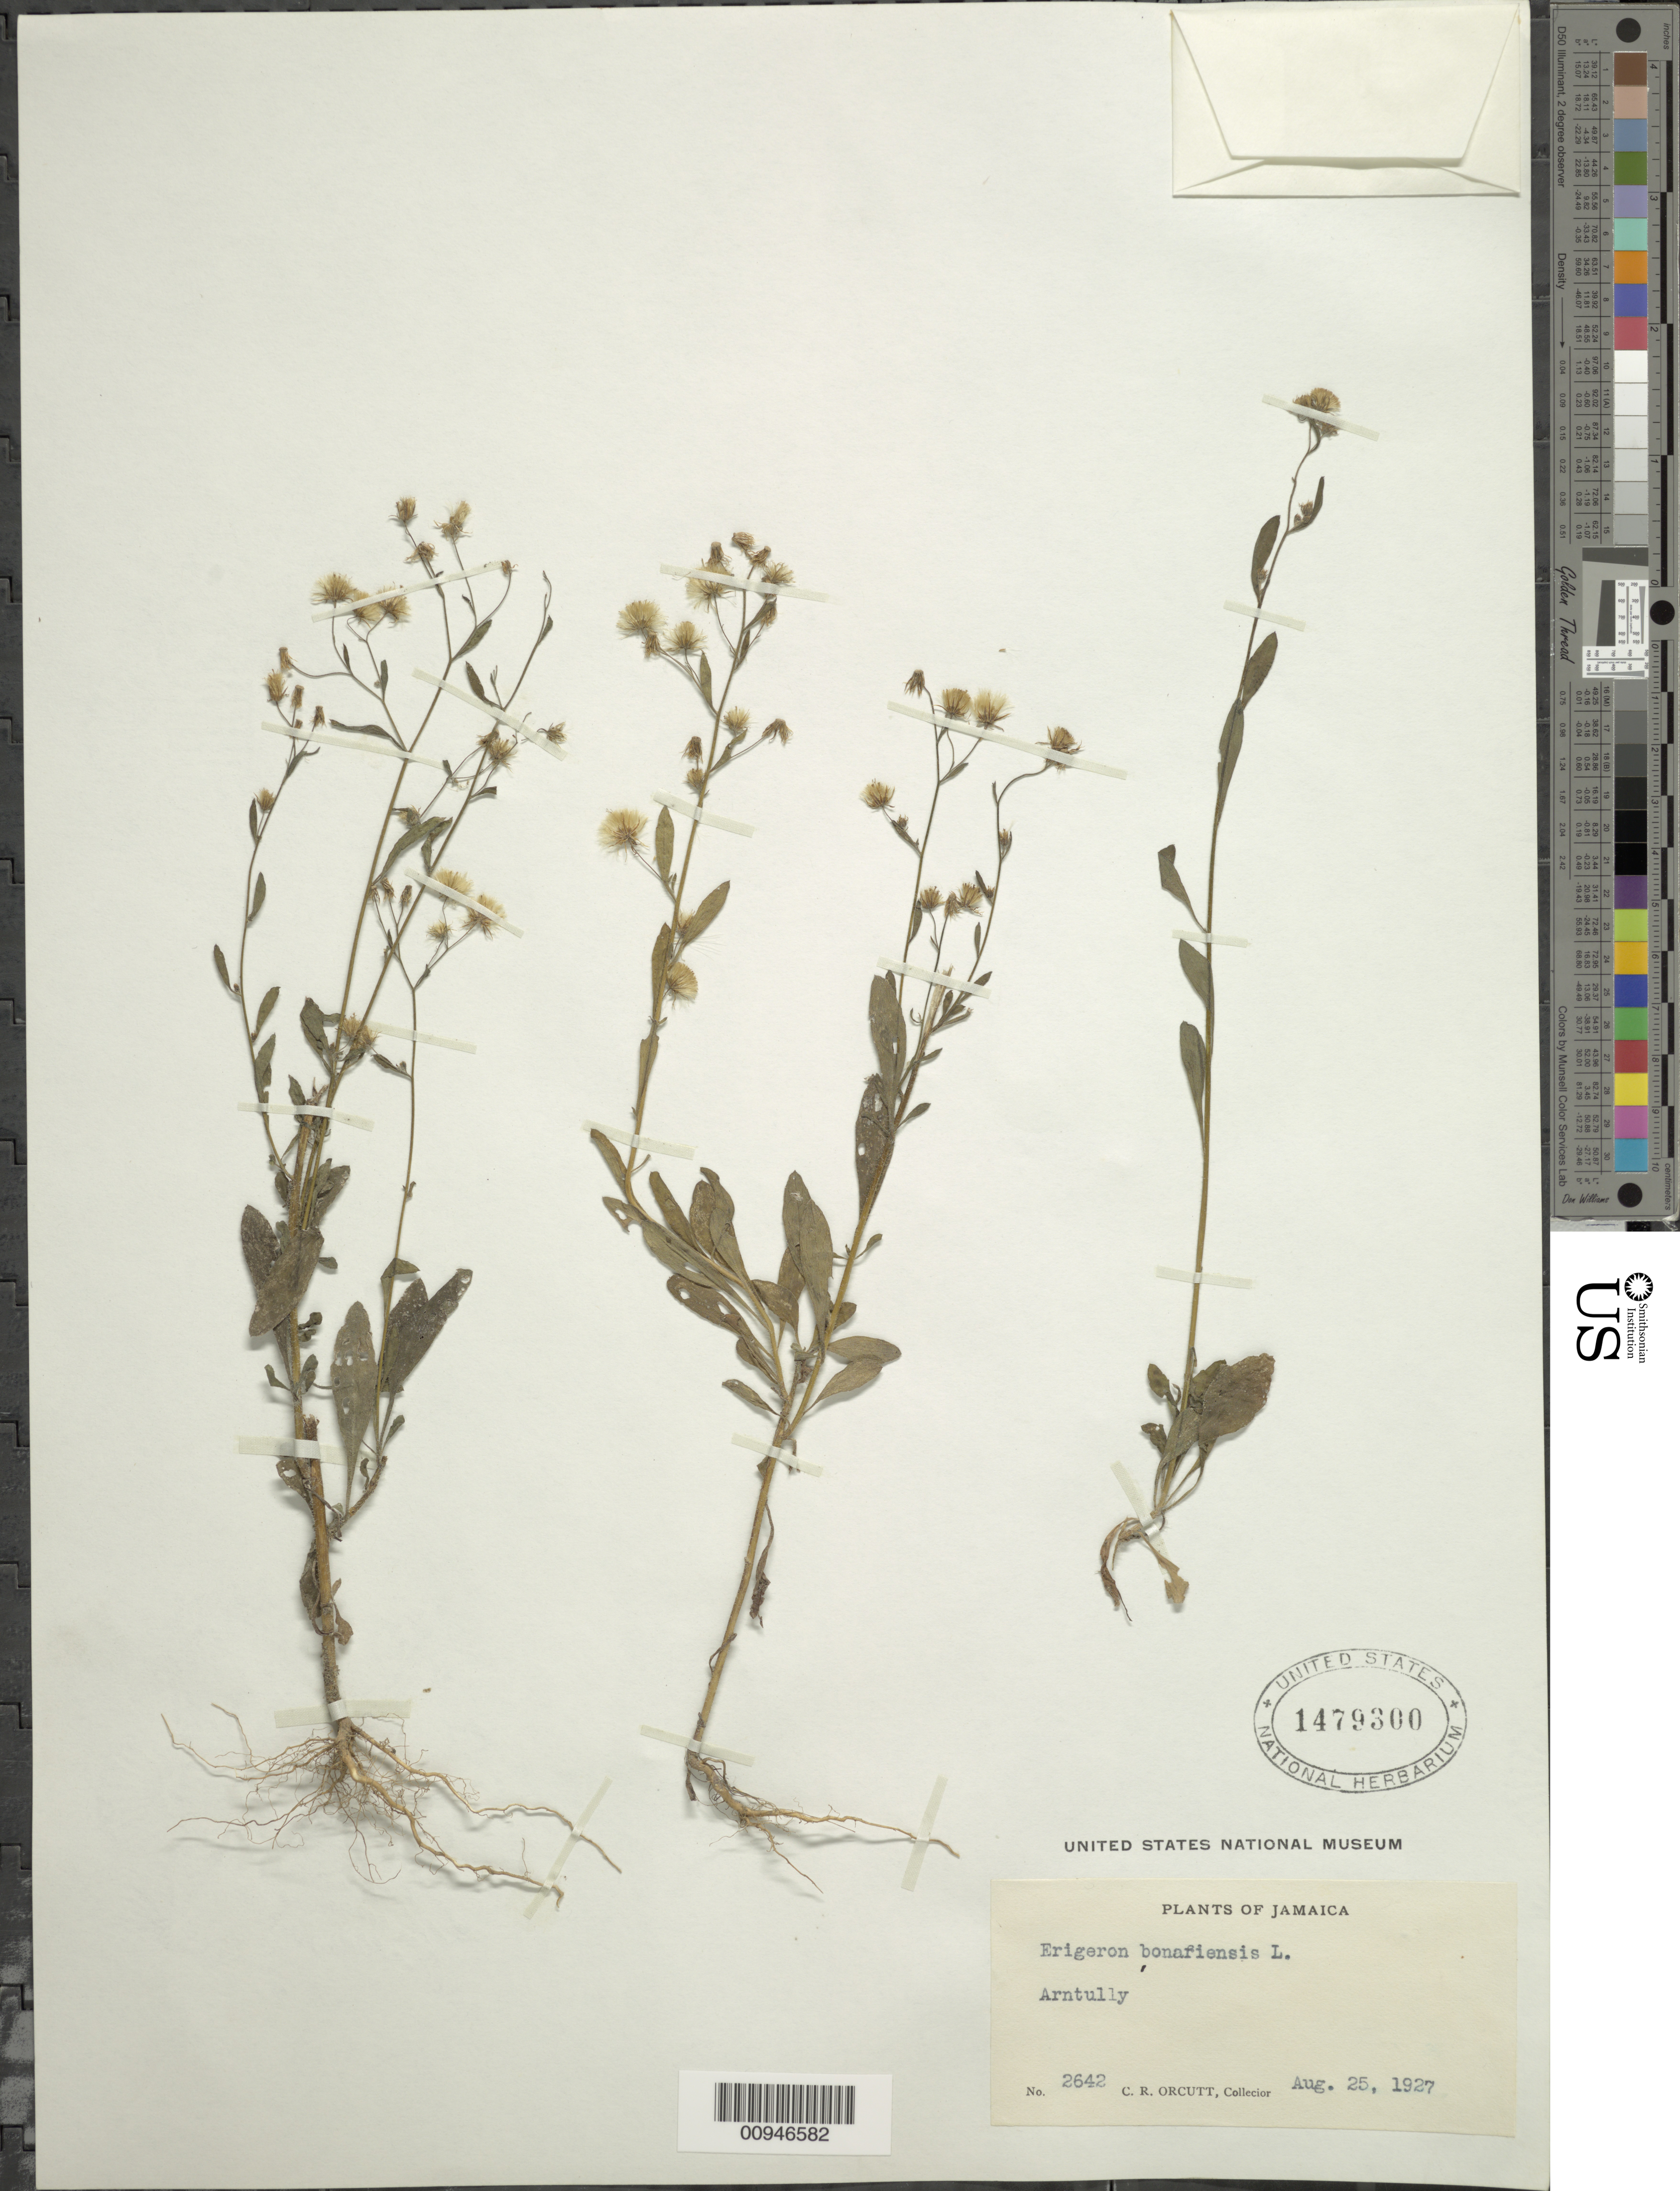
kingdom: Plantae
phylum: Tracheophyta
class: Magnoliopsida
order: Asterales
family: Asteraceae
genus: Conyza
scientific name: Conyza laevigata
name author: (Rich.) Pruski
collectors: C. R. Orcutt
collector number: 2642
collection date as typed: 25 Aug 1927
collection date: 1927-08-25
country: Jamaica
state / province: Saint Thomas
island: Jamaica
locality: Arntully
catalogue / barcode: US 1479300